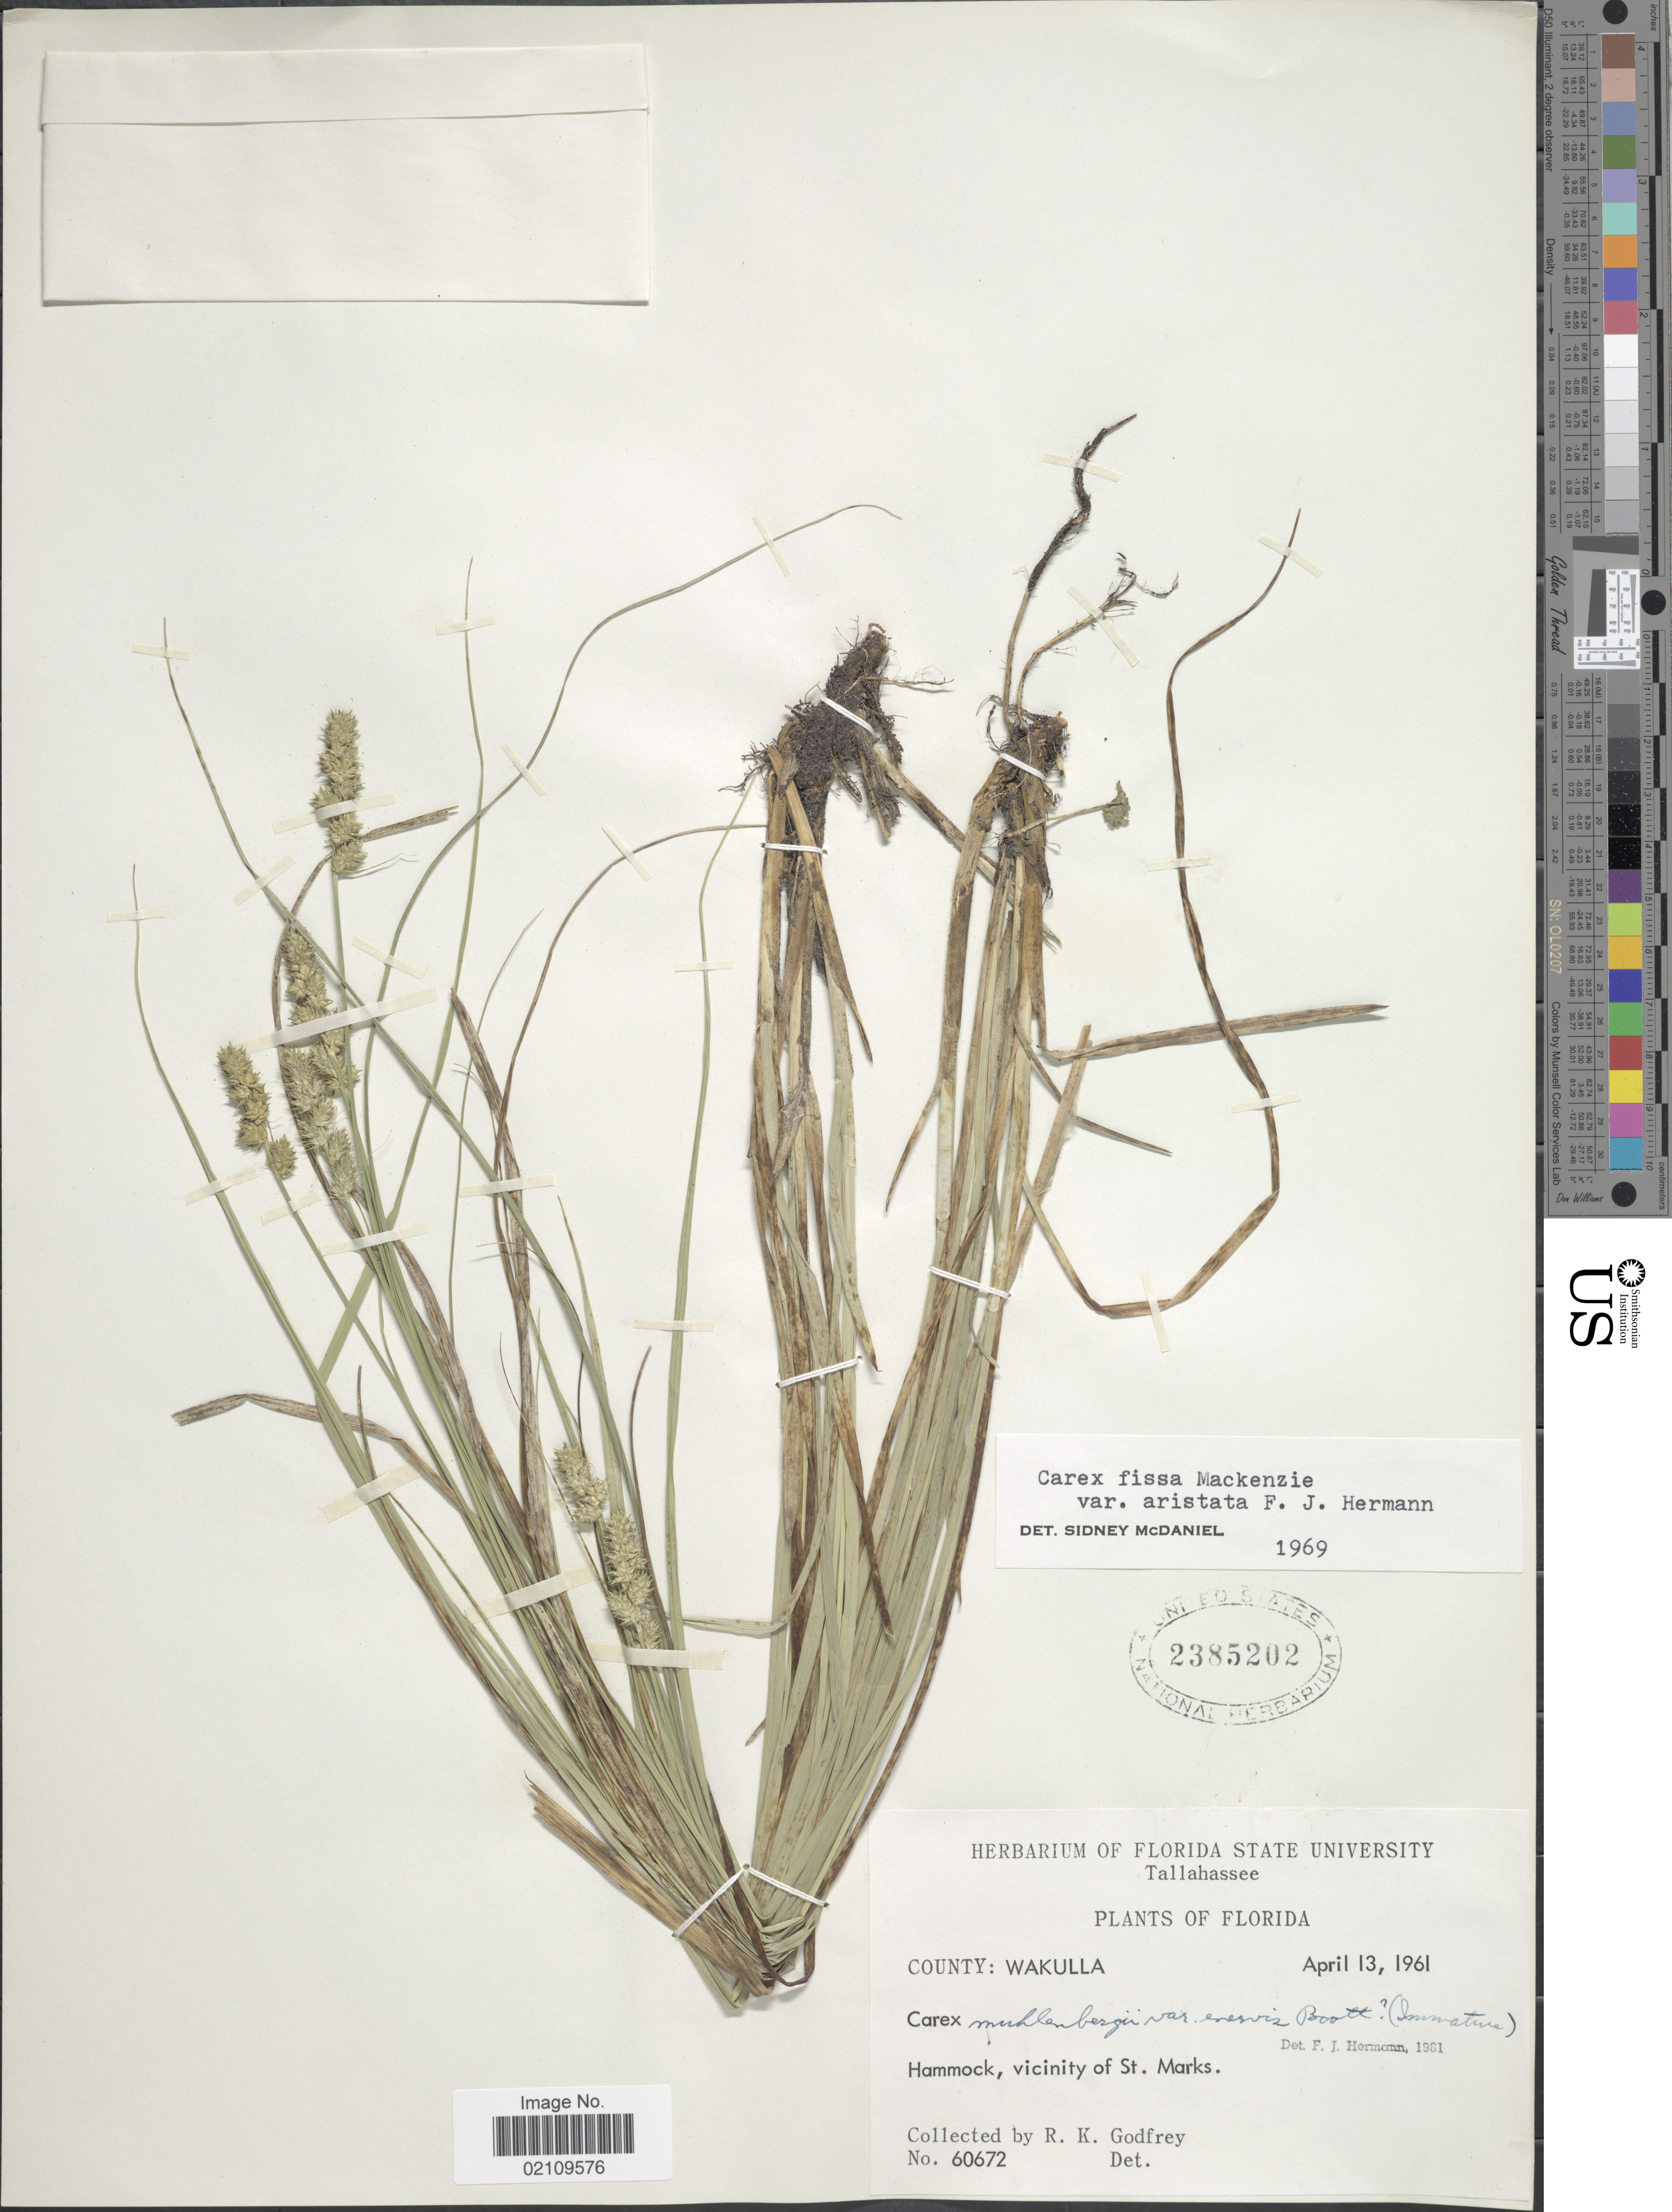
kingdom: Plantae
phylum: Tracheophyta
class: Liliopsida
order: Poales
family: Cyperaceae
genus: Carex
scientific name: Carex fissa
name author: Mack.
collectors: R. K. Godfrey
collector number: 60672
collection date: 1961-04-13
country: United States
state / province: Florida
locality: County: Wakulla, Hammock, vicinity of St. Marks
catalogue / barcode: US 2385202